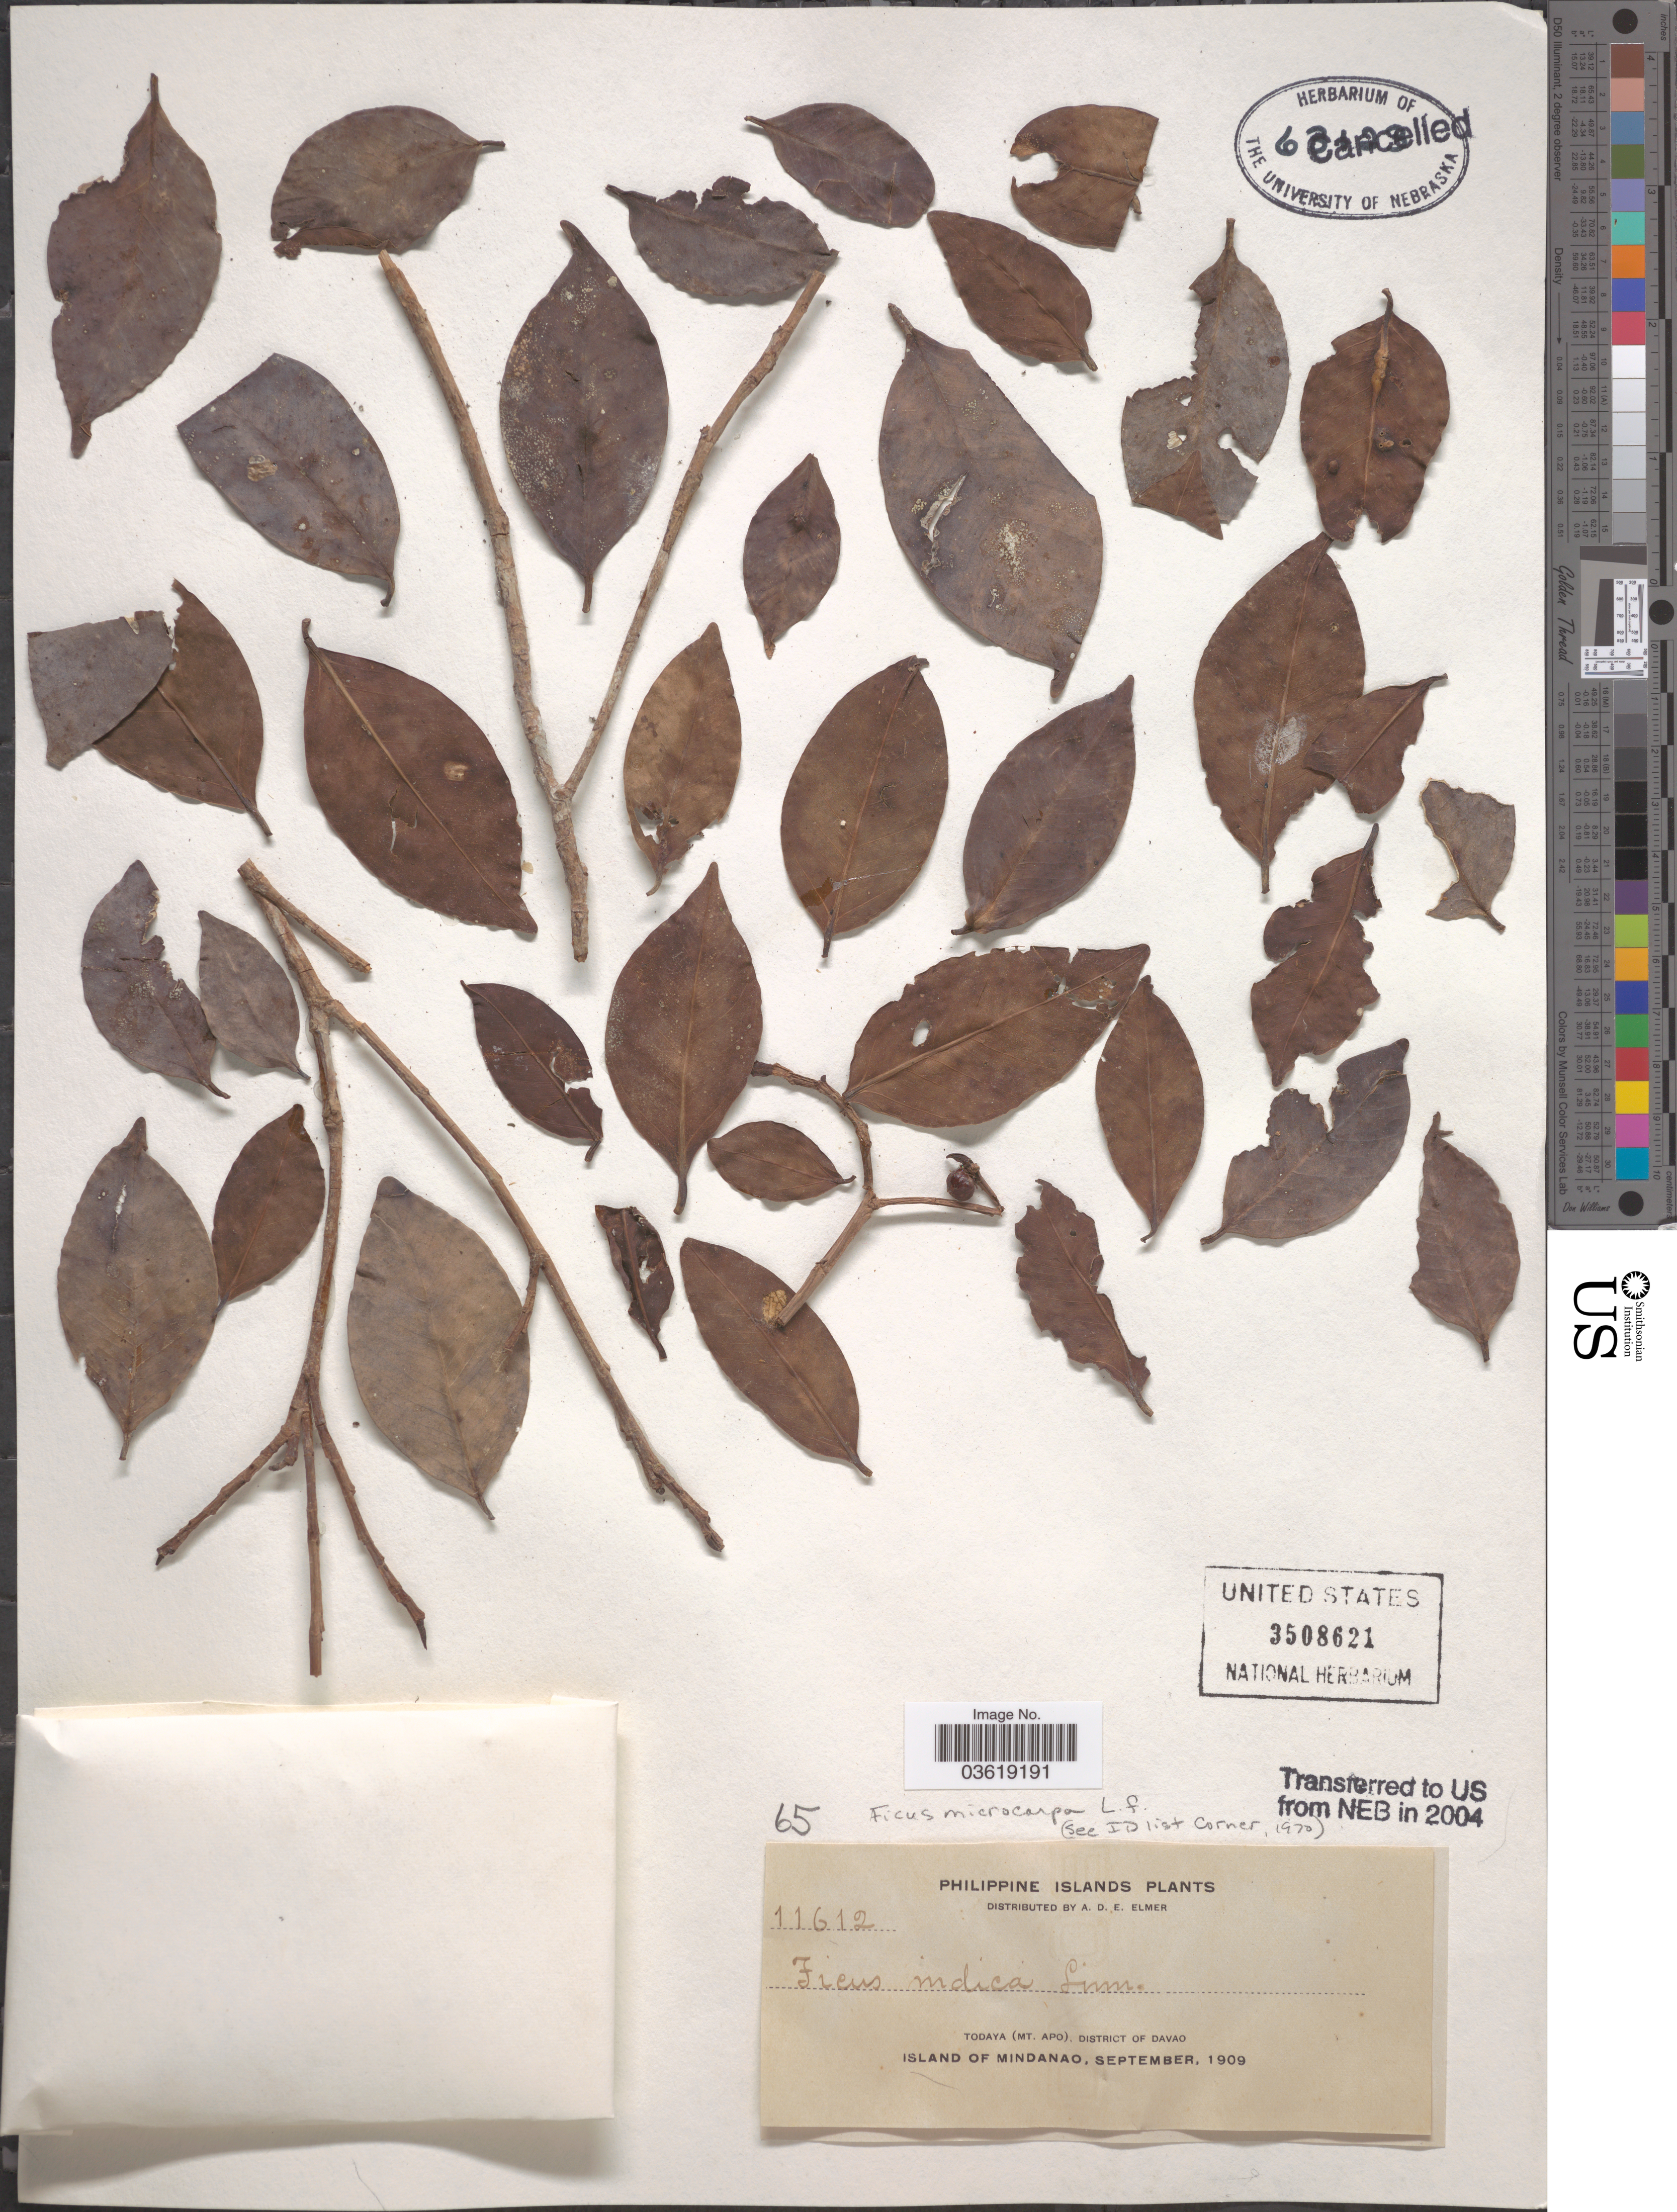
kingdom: Plantae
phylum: Tracheophyta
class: Magnoliopsida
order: Rosales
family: Moraceae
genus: Ficus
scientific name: Ficus microcarpa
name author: L. f.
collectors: A. D. E. Elmer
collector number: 11612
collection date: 1909-09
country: Philippines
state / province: Davao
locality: Philippine Islands. Todaya (Mt. Apo), District of Davao. Island of Mindanao.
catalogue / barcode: US 3508621